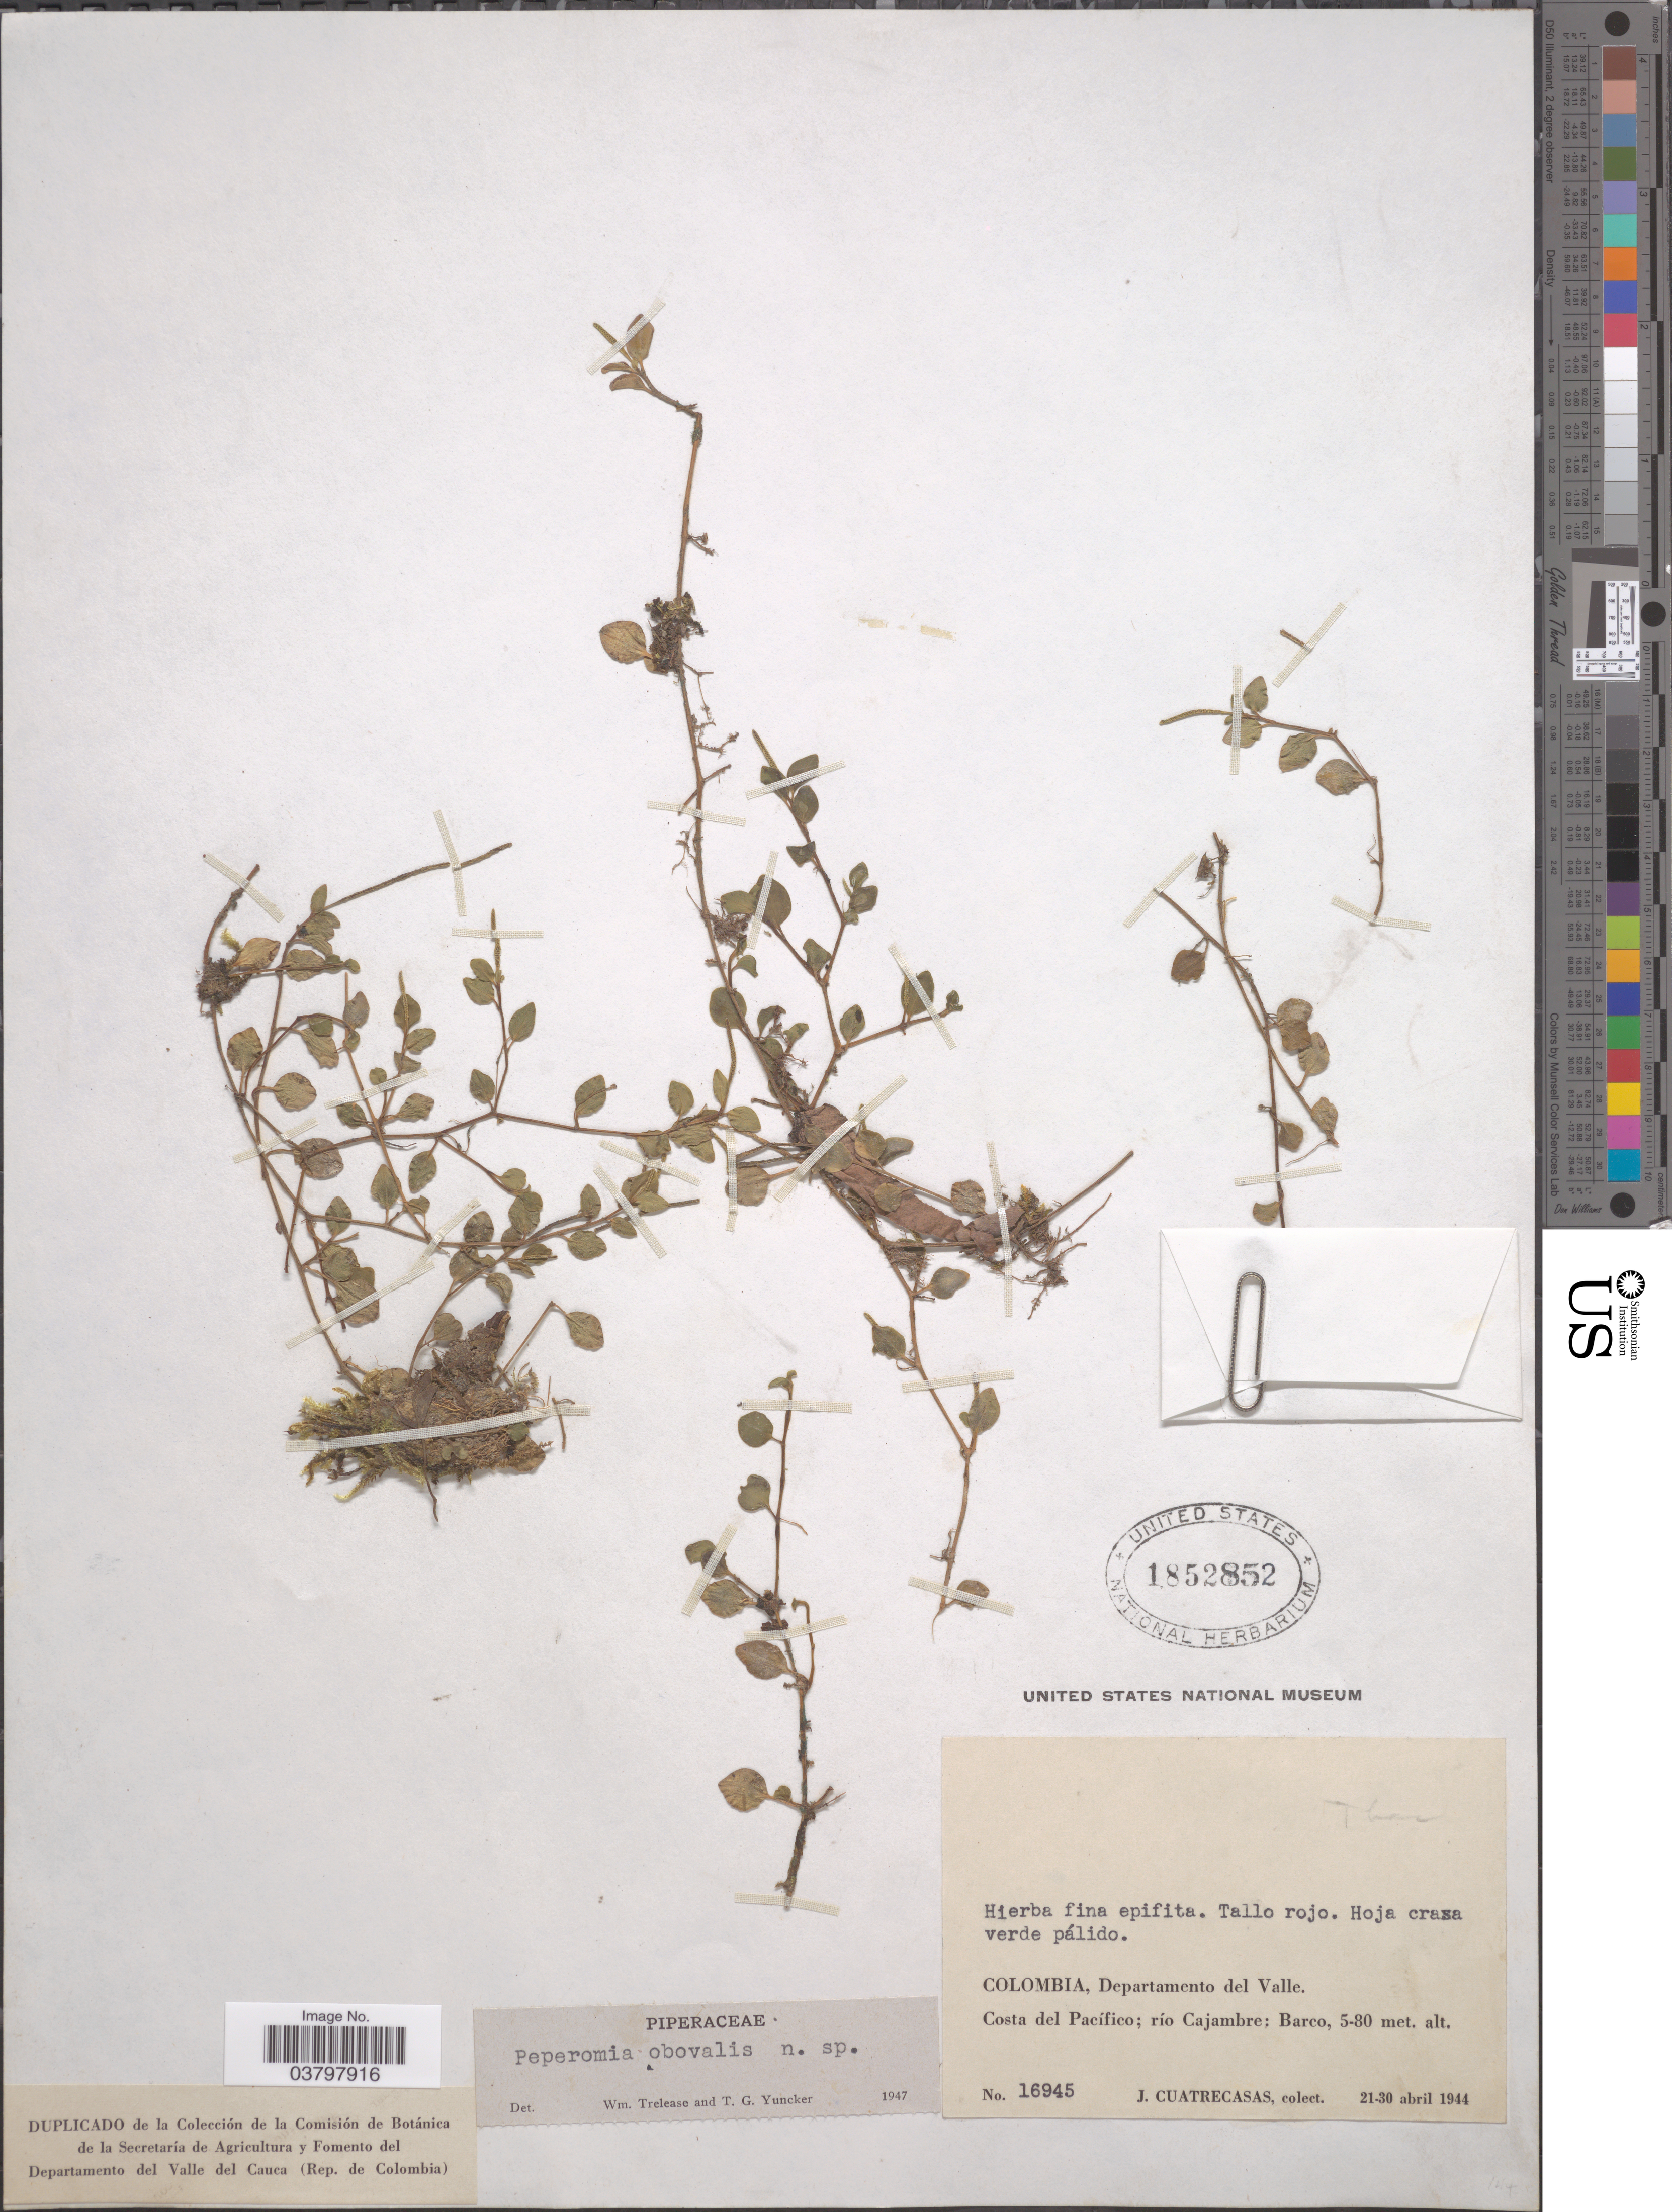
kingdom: Plantae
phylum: Tracheophyta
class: Magnoliopsida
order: Piperales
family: Piperaceae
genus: Peperomia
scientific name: Peperomia obovalis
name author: Trel. & Yunck.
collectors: J. Cuatrecasas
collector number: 16945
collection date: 1944-04-21/1944-04-30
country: Colombia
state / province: Valle del Cauca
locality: Departamento del Valle. Costa del Pacífico; río Cajambre: Barco.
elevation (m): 5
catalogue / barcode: US 1852852